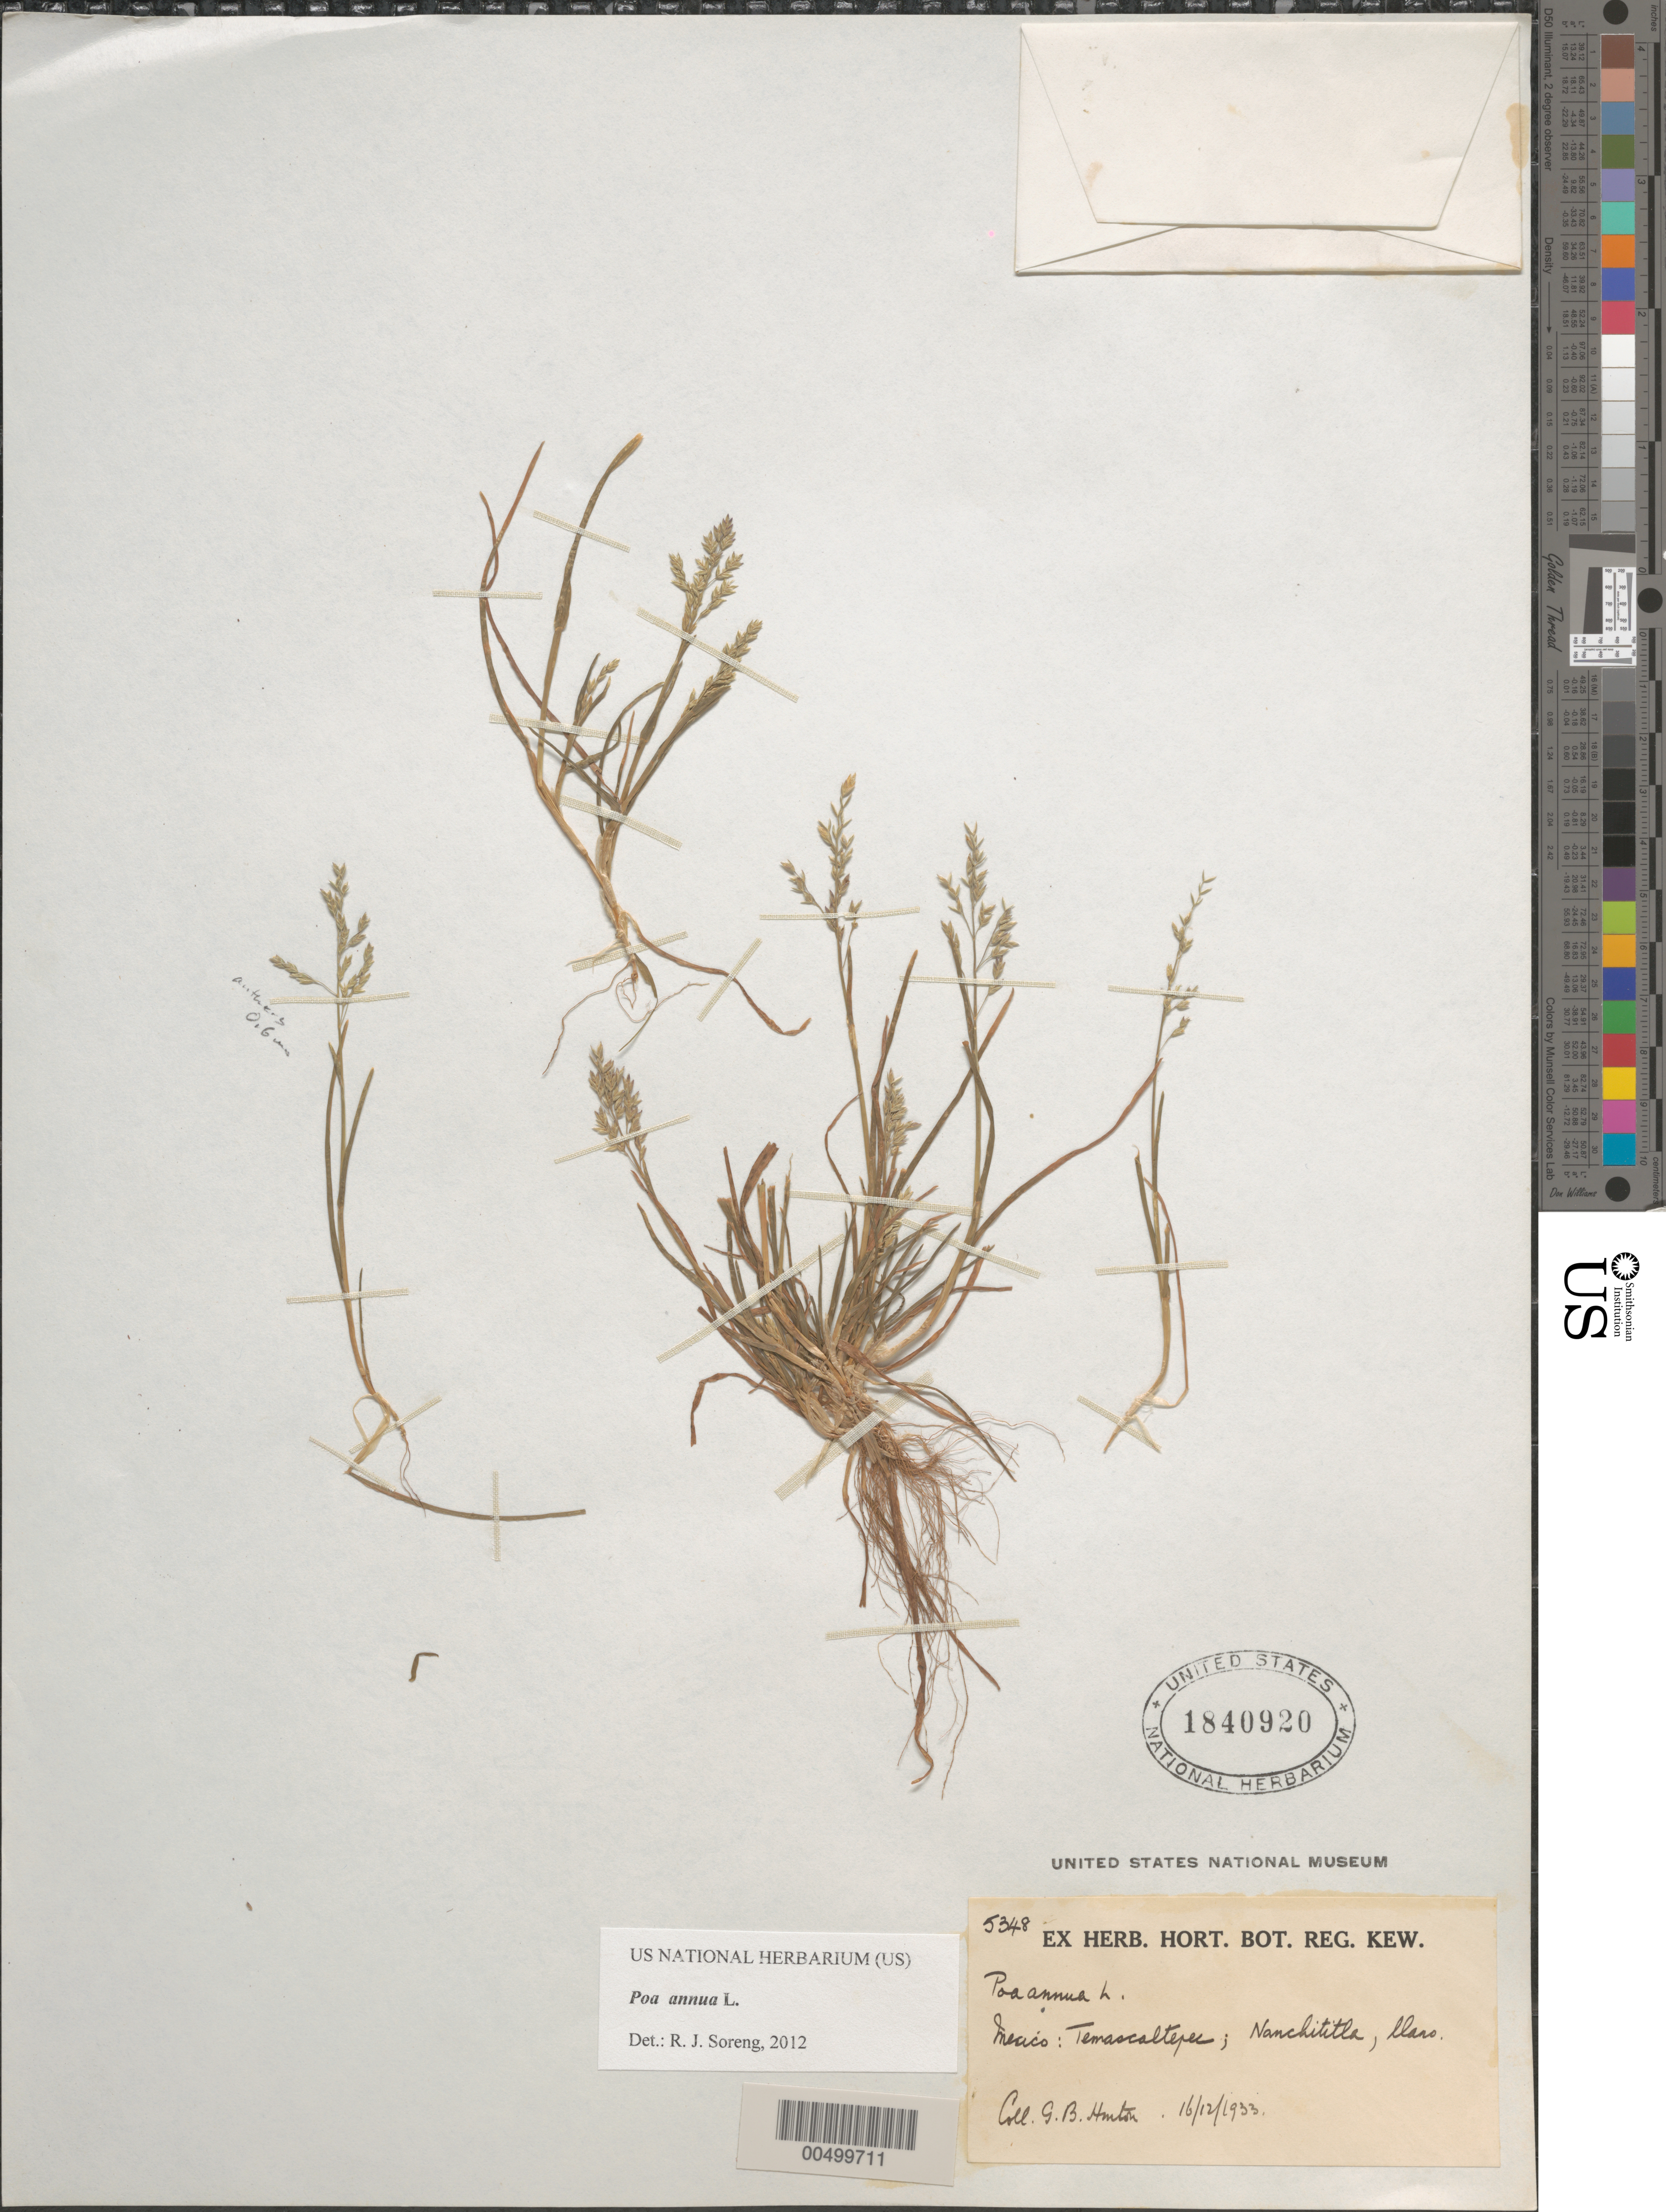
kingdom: Plantae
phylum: Tracheophyta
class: Liliopsida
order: Poales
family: Poaceae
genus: Poa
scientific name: Poa annua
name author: L.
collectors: G. B. Hinton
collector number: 5348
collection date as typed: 16 Dec 1933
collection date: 1933-12-16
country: Mexico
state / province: México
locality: Temascaltepec, Nanchititla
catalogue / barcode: US 1840920